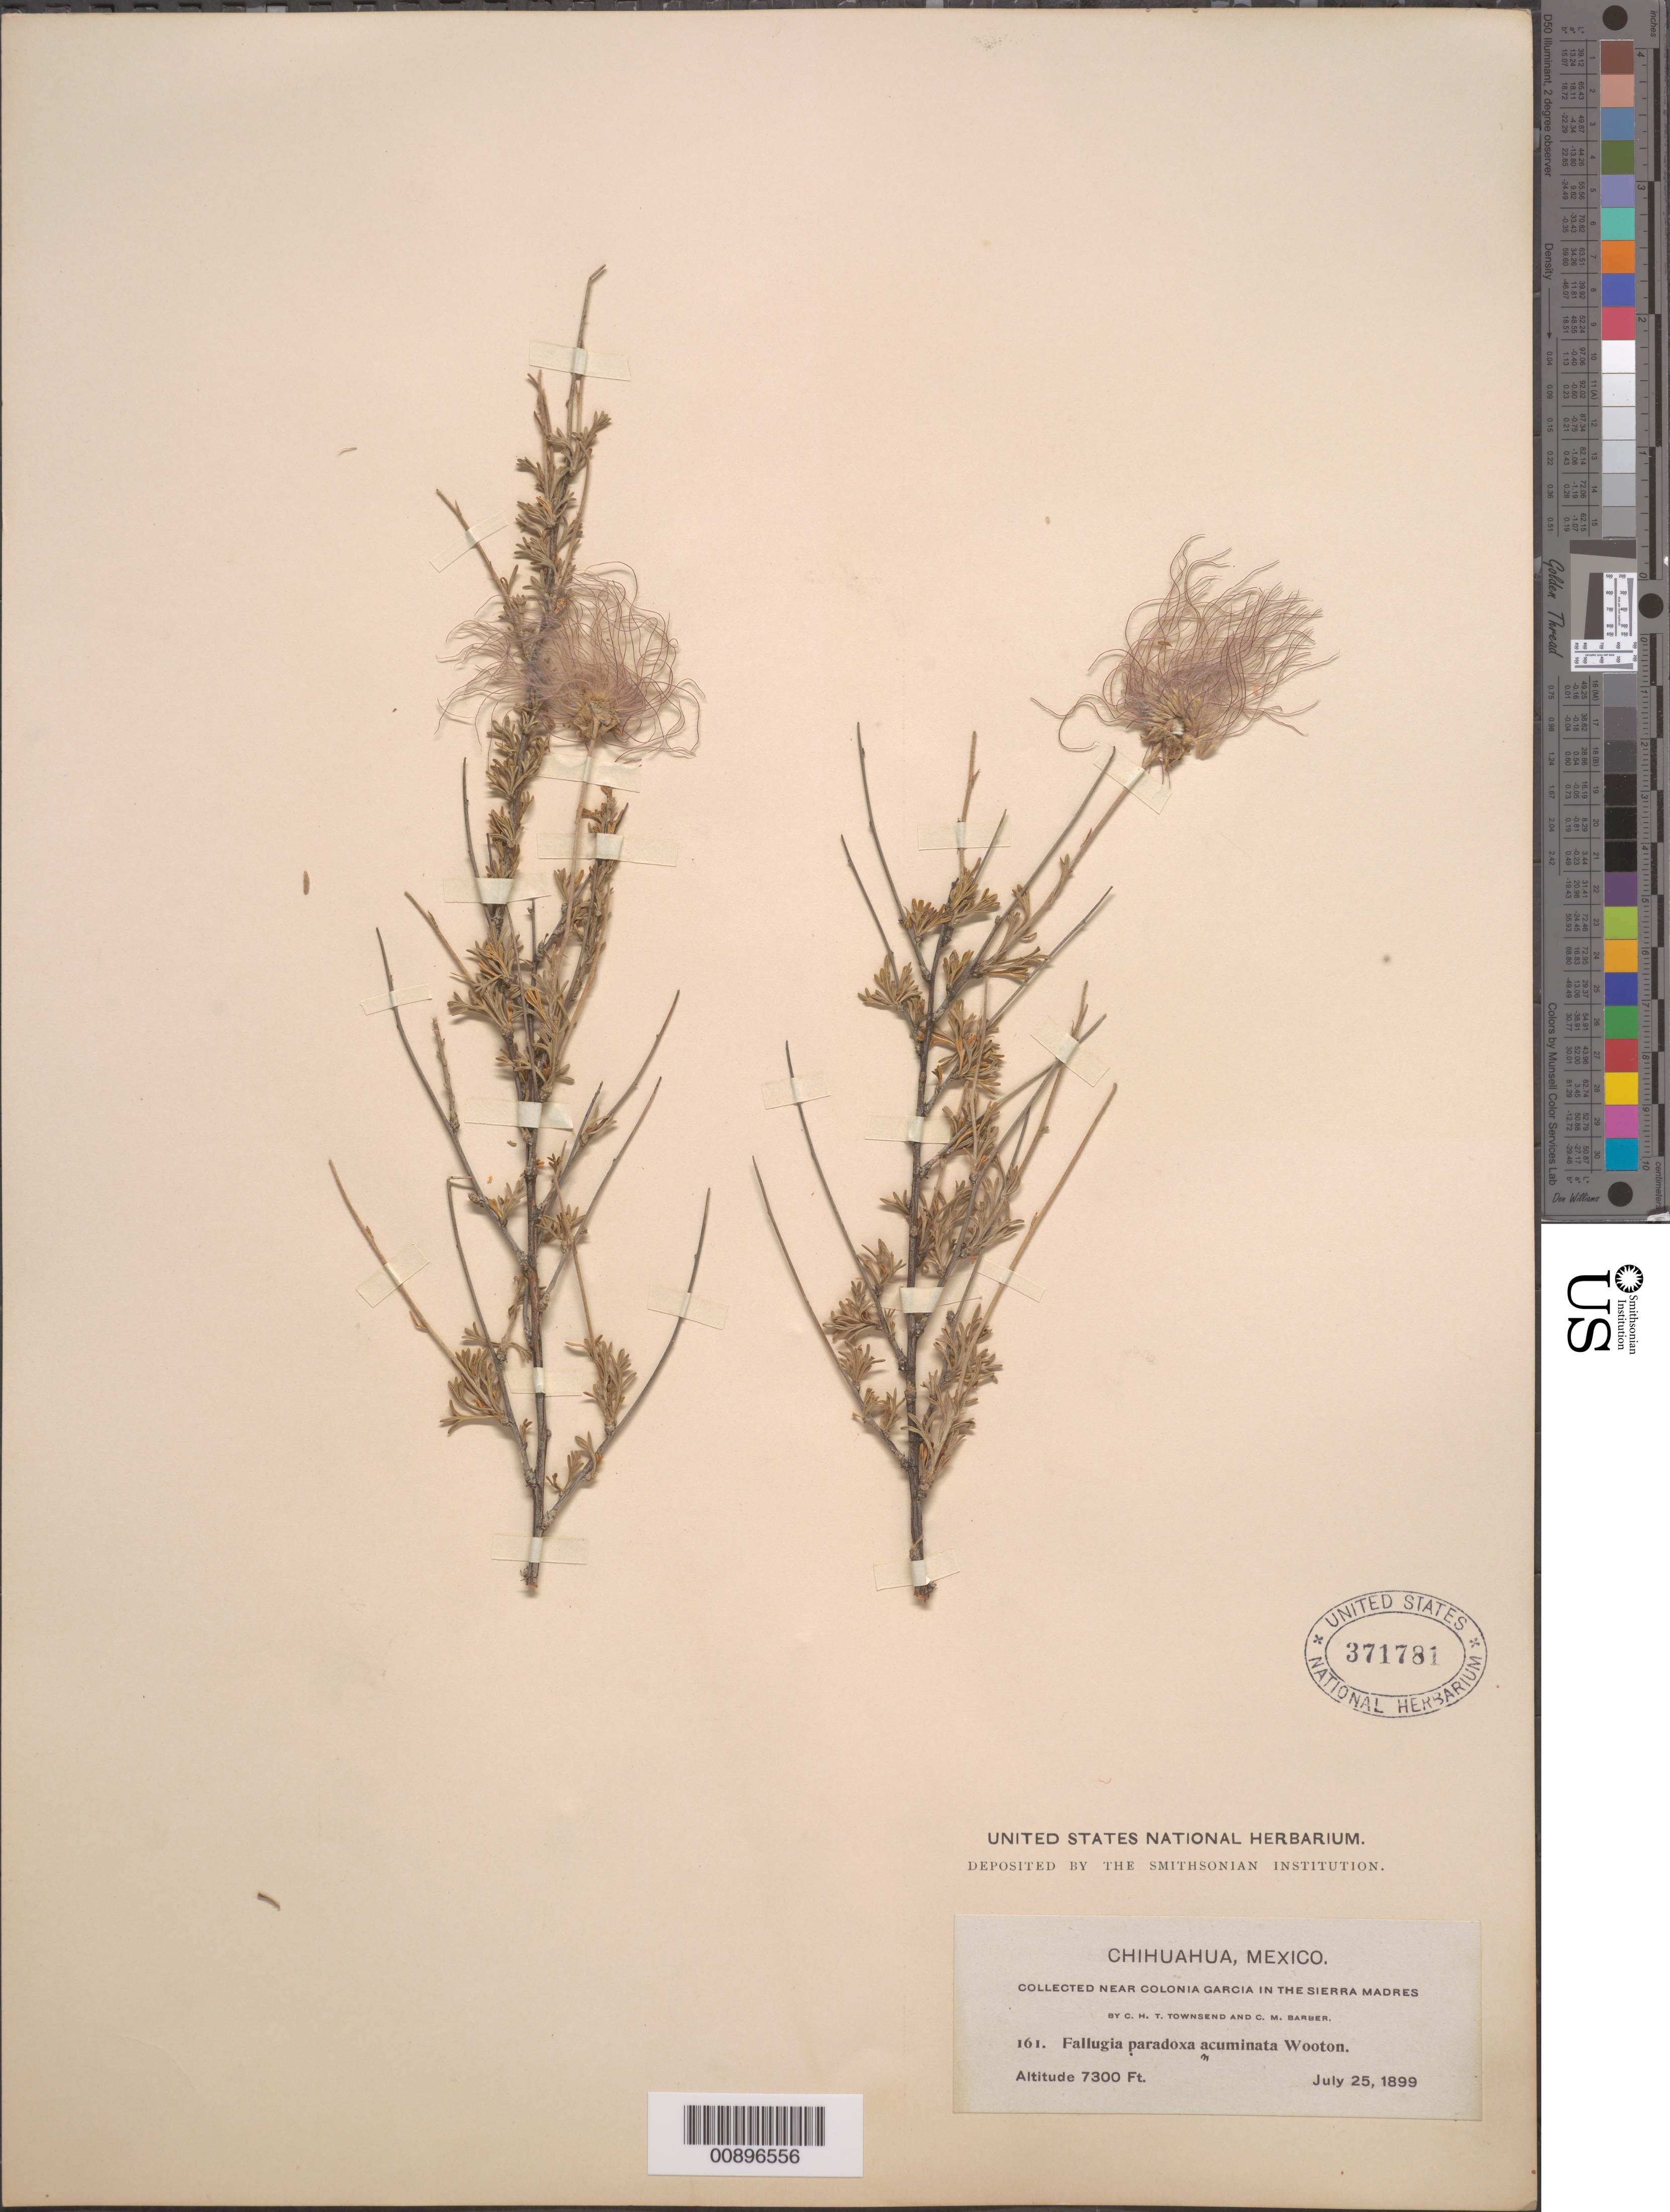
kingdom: Plantae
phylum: Tracheophyta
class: Magnoliopsida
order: Rosales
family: Rosaceae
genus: Fallugia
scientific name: Fallugia paradoxa var. acuminata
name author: Wooton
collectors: C. H. T. Townsend & C. Barber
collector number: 161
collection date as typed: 25 Jul 1899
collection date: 1899-07-25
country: Mexico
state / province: Chihuahua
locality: Near Colonia García in the Sierra Madre, Chihuahua.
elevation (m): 2225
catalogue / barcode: US 371781